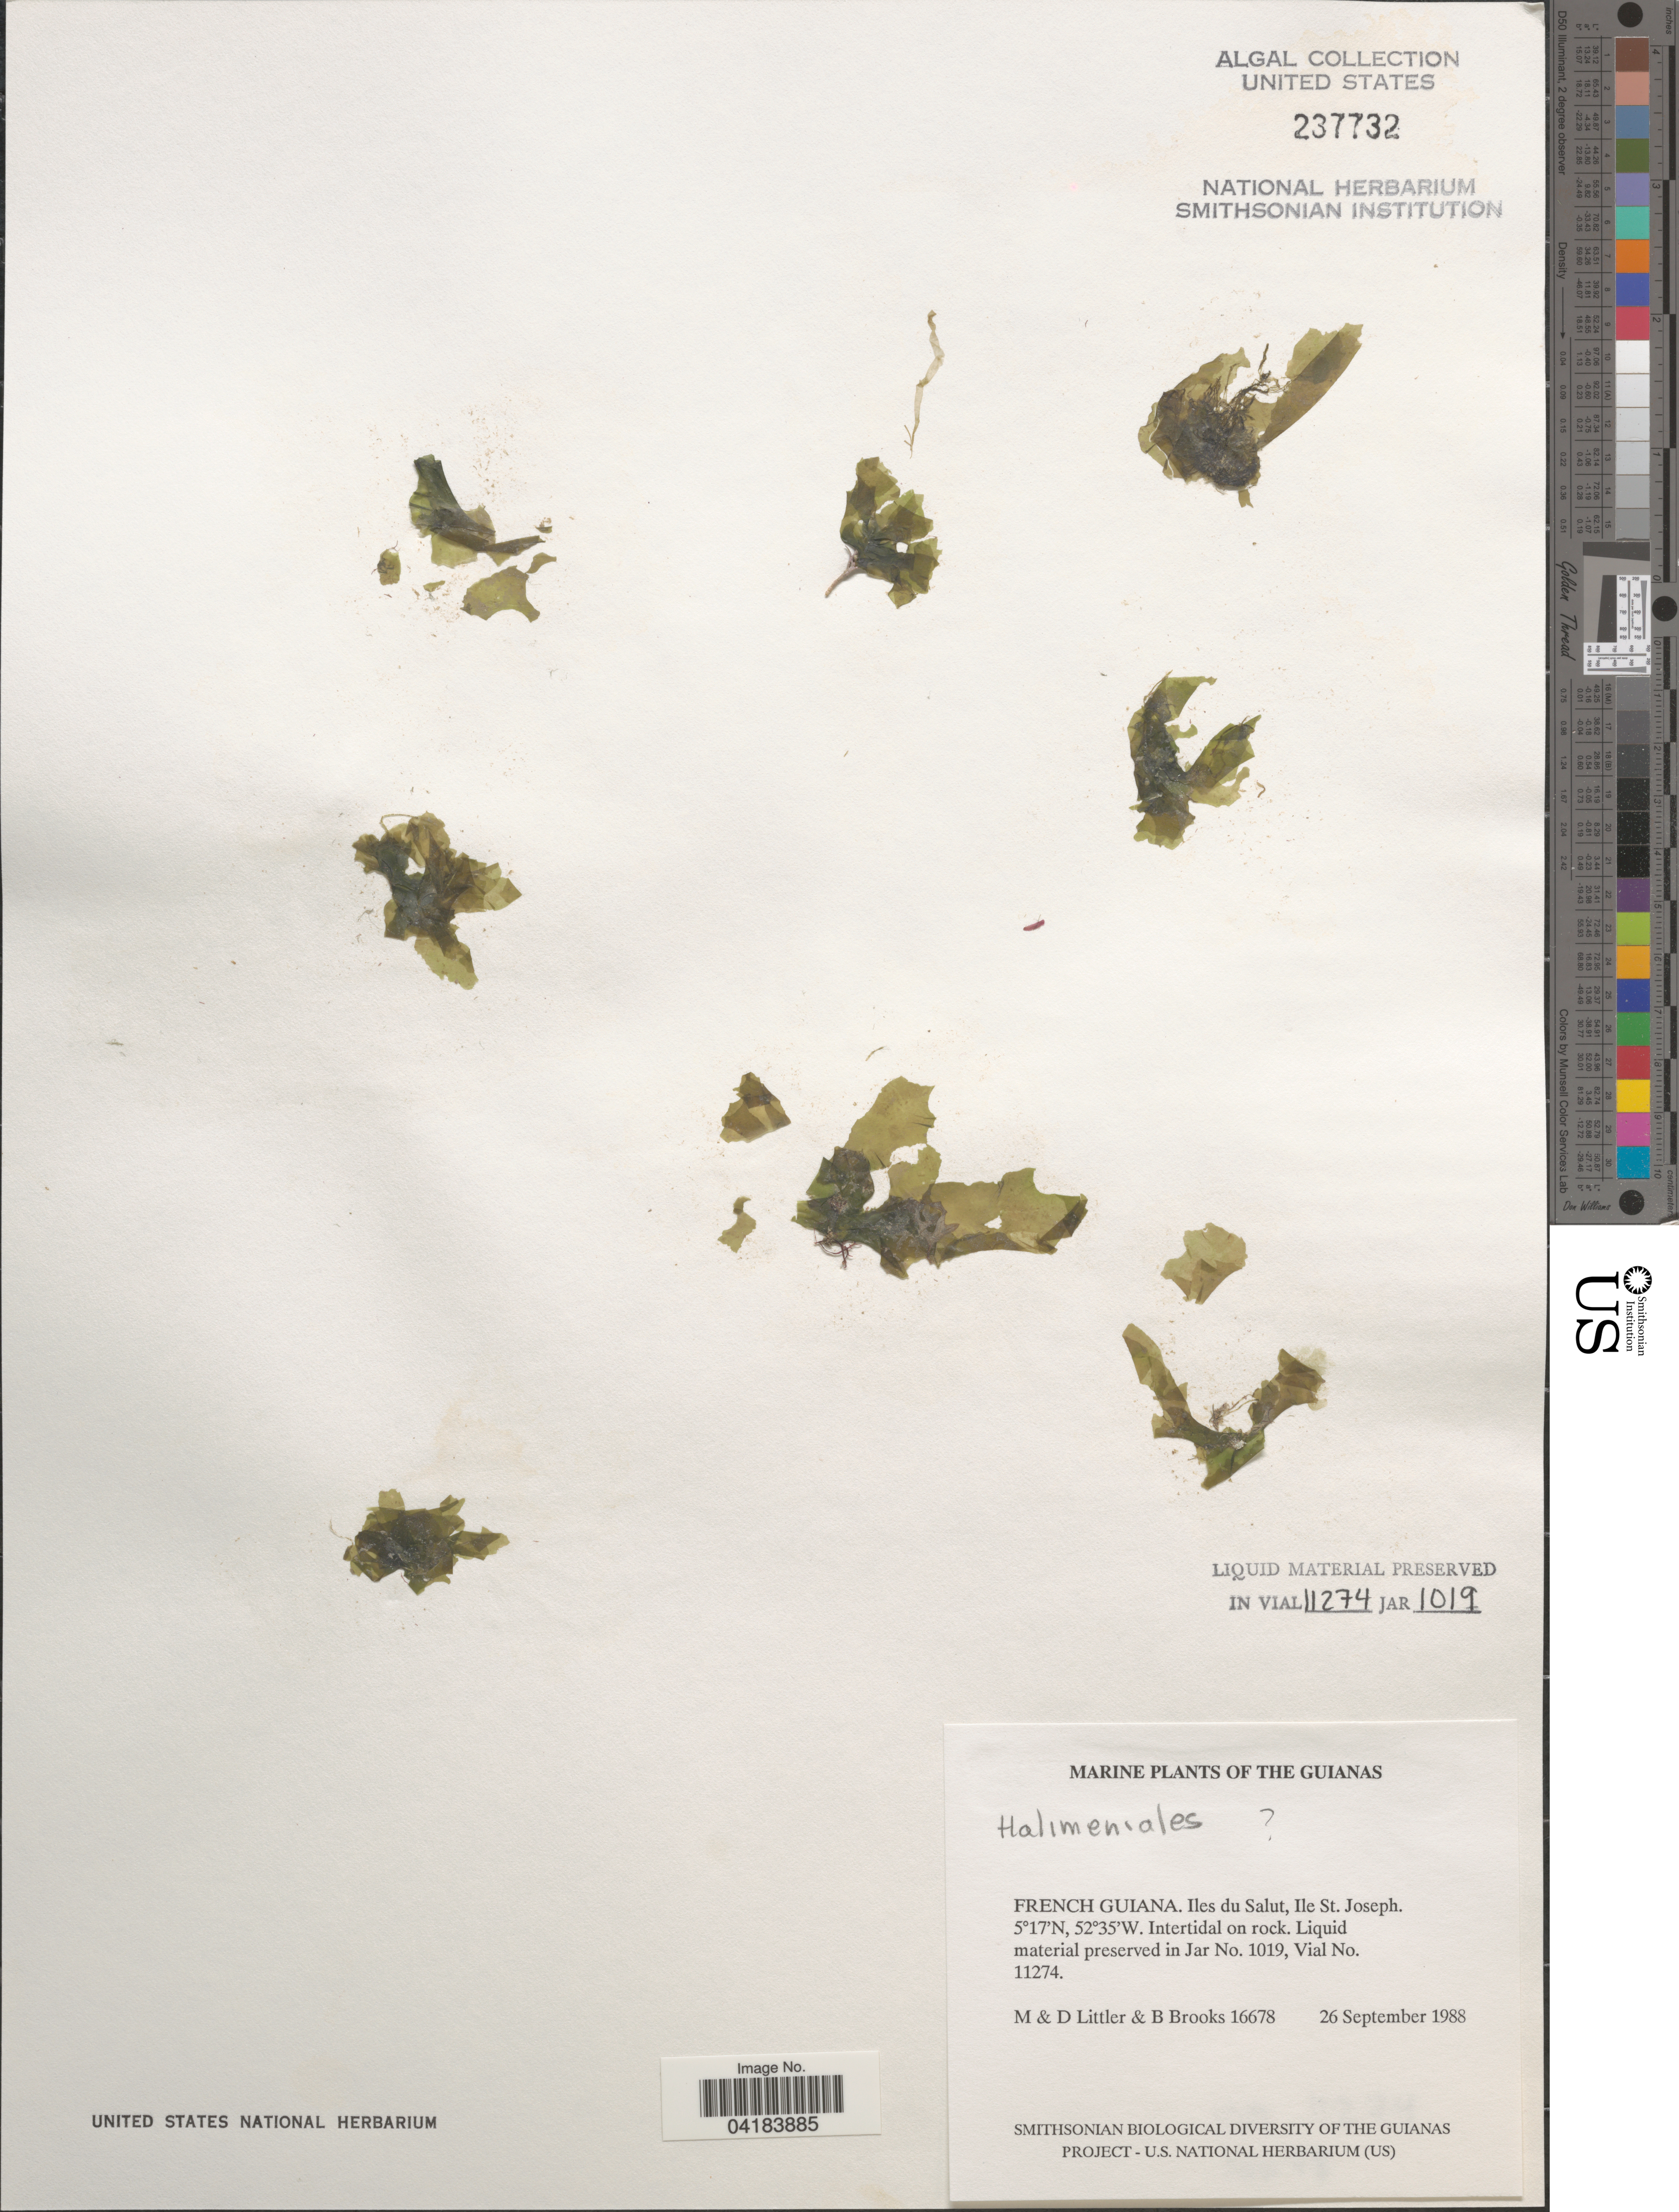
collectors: M. Littler, D. S. Littler & B. Brooks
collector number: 16678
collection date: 1988-09-26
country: French Guiana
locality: The Guianas. Iles du Salut, Ile St. Joseph.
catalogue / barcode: US 237732